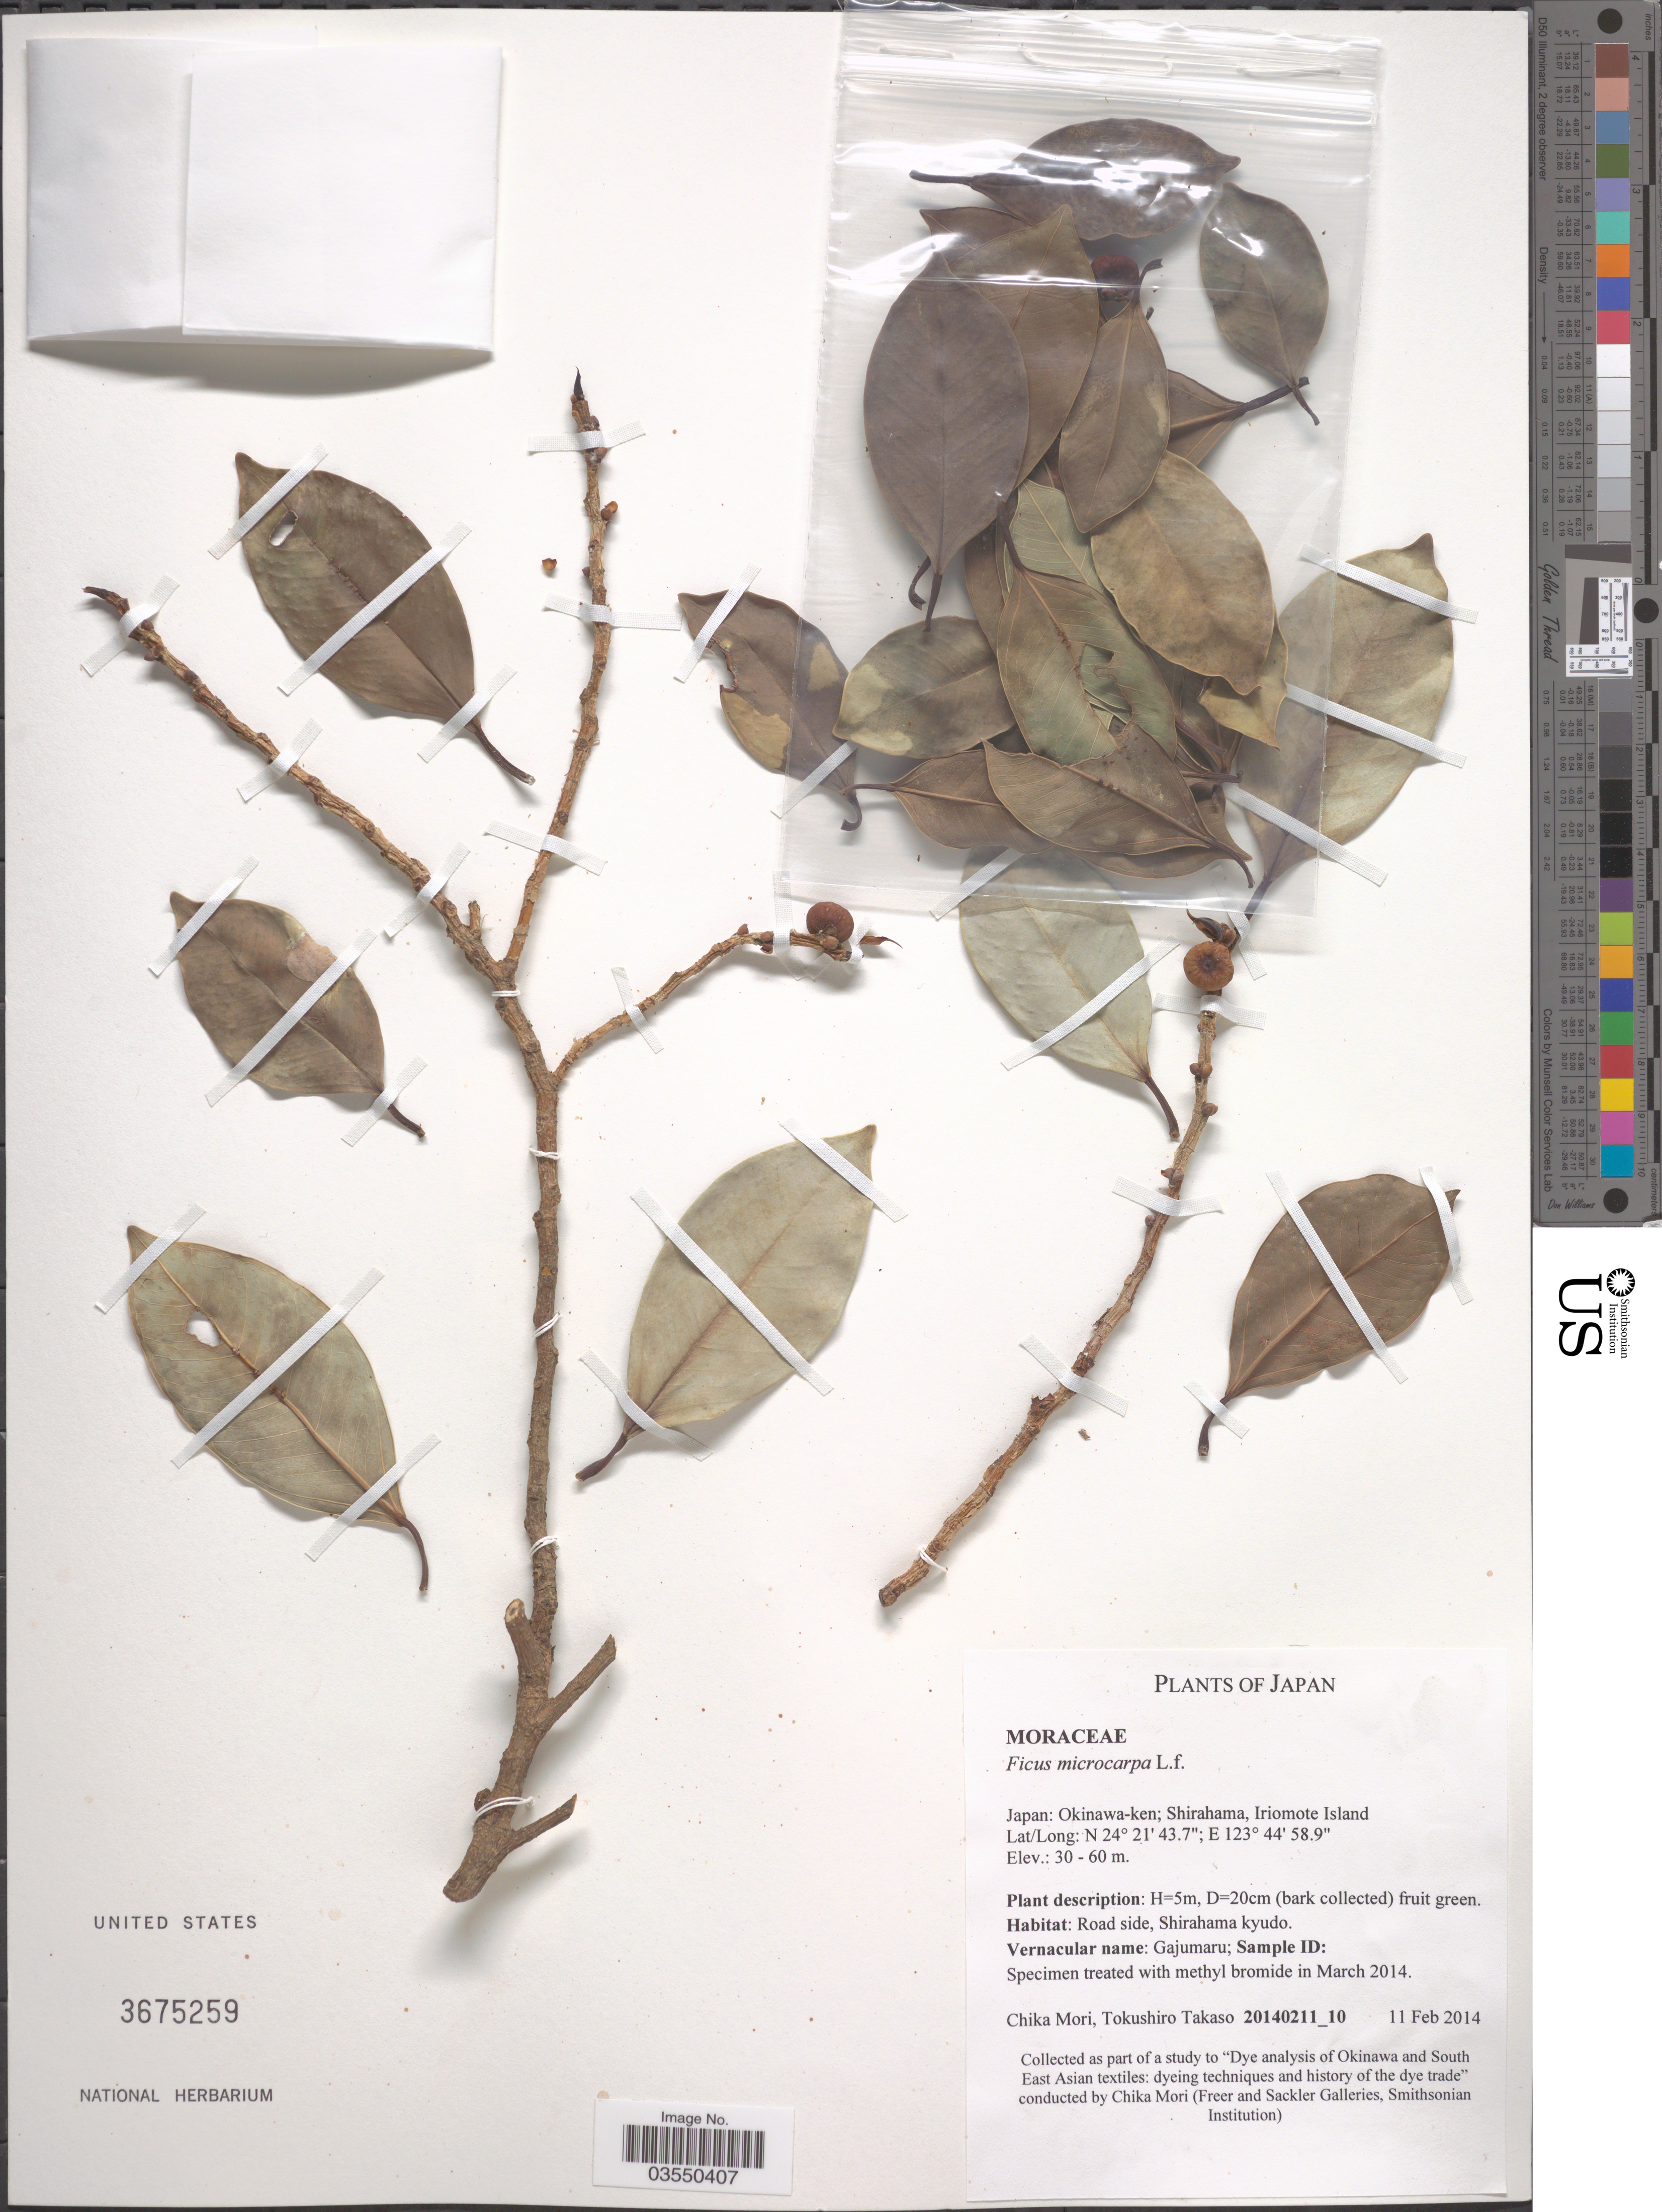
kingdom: Plantae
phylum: Tracheophyta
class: Magnoliopsida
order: Rosales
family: Moraceae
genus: Ficus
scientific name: Ficus microcarpa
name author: L. f.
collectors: C. Mori & T. Takaso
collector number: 20140211_10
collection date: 2014-02-11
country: Japan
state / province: Okinawa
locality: Okinawa-ken; Shirahama, Iriomote Island. Road side, Shirahama kyudo.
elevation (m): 30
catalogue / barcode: US 3675259